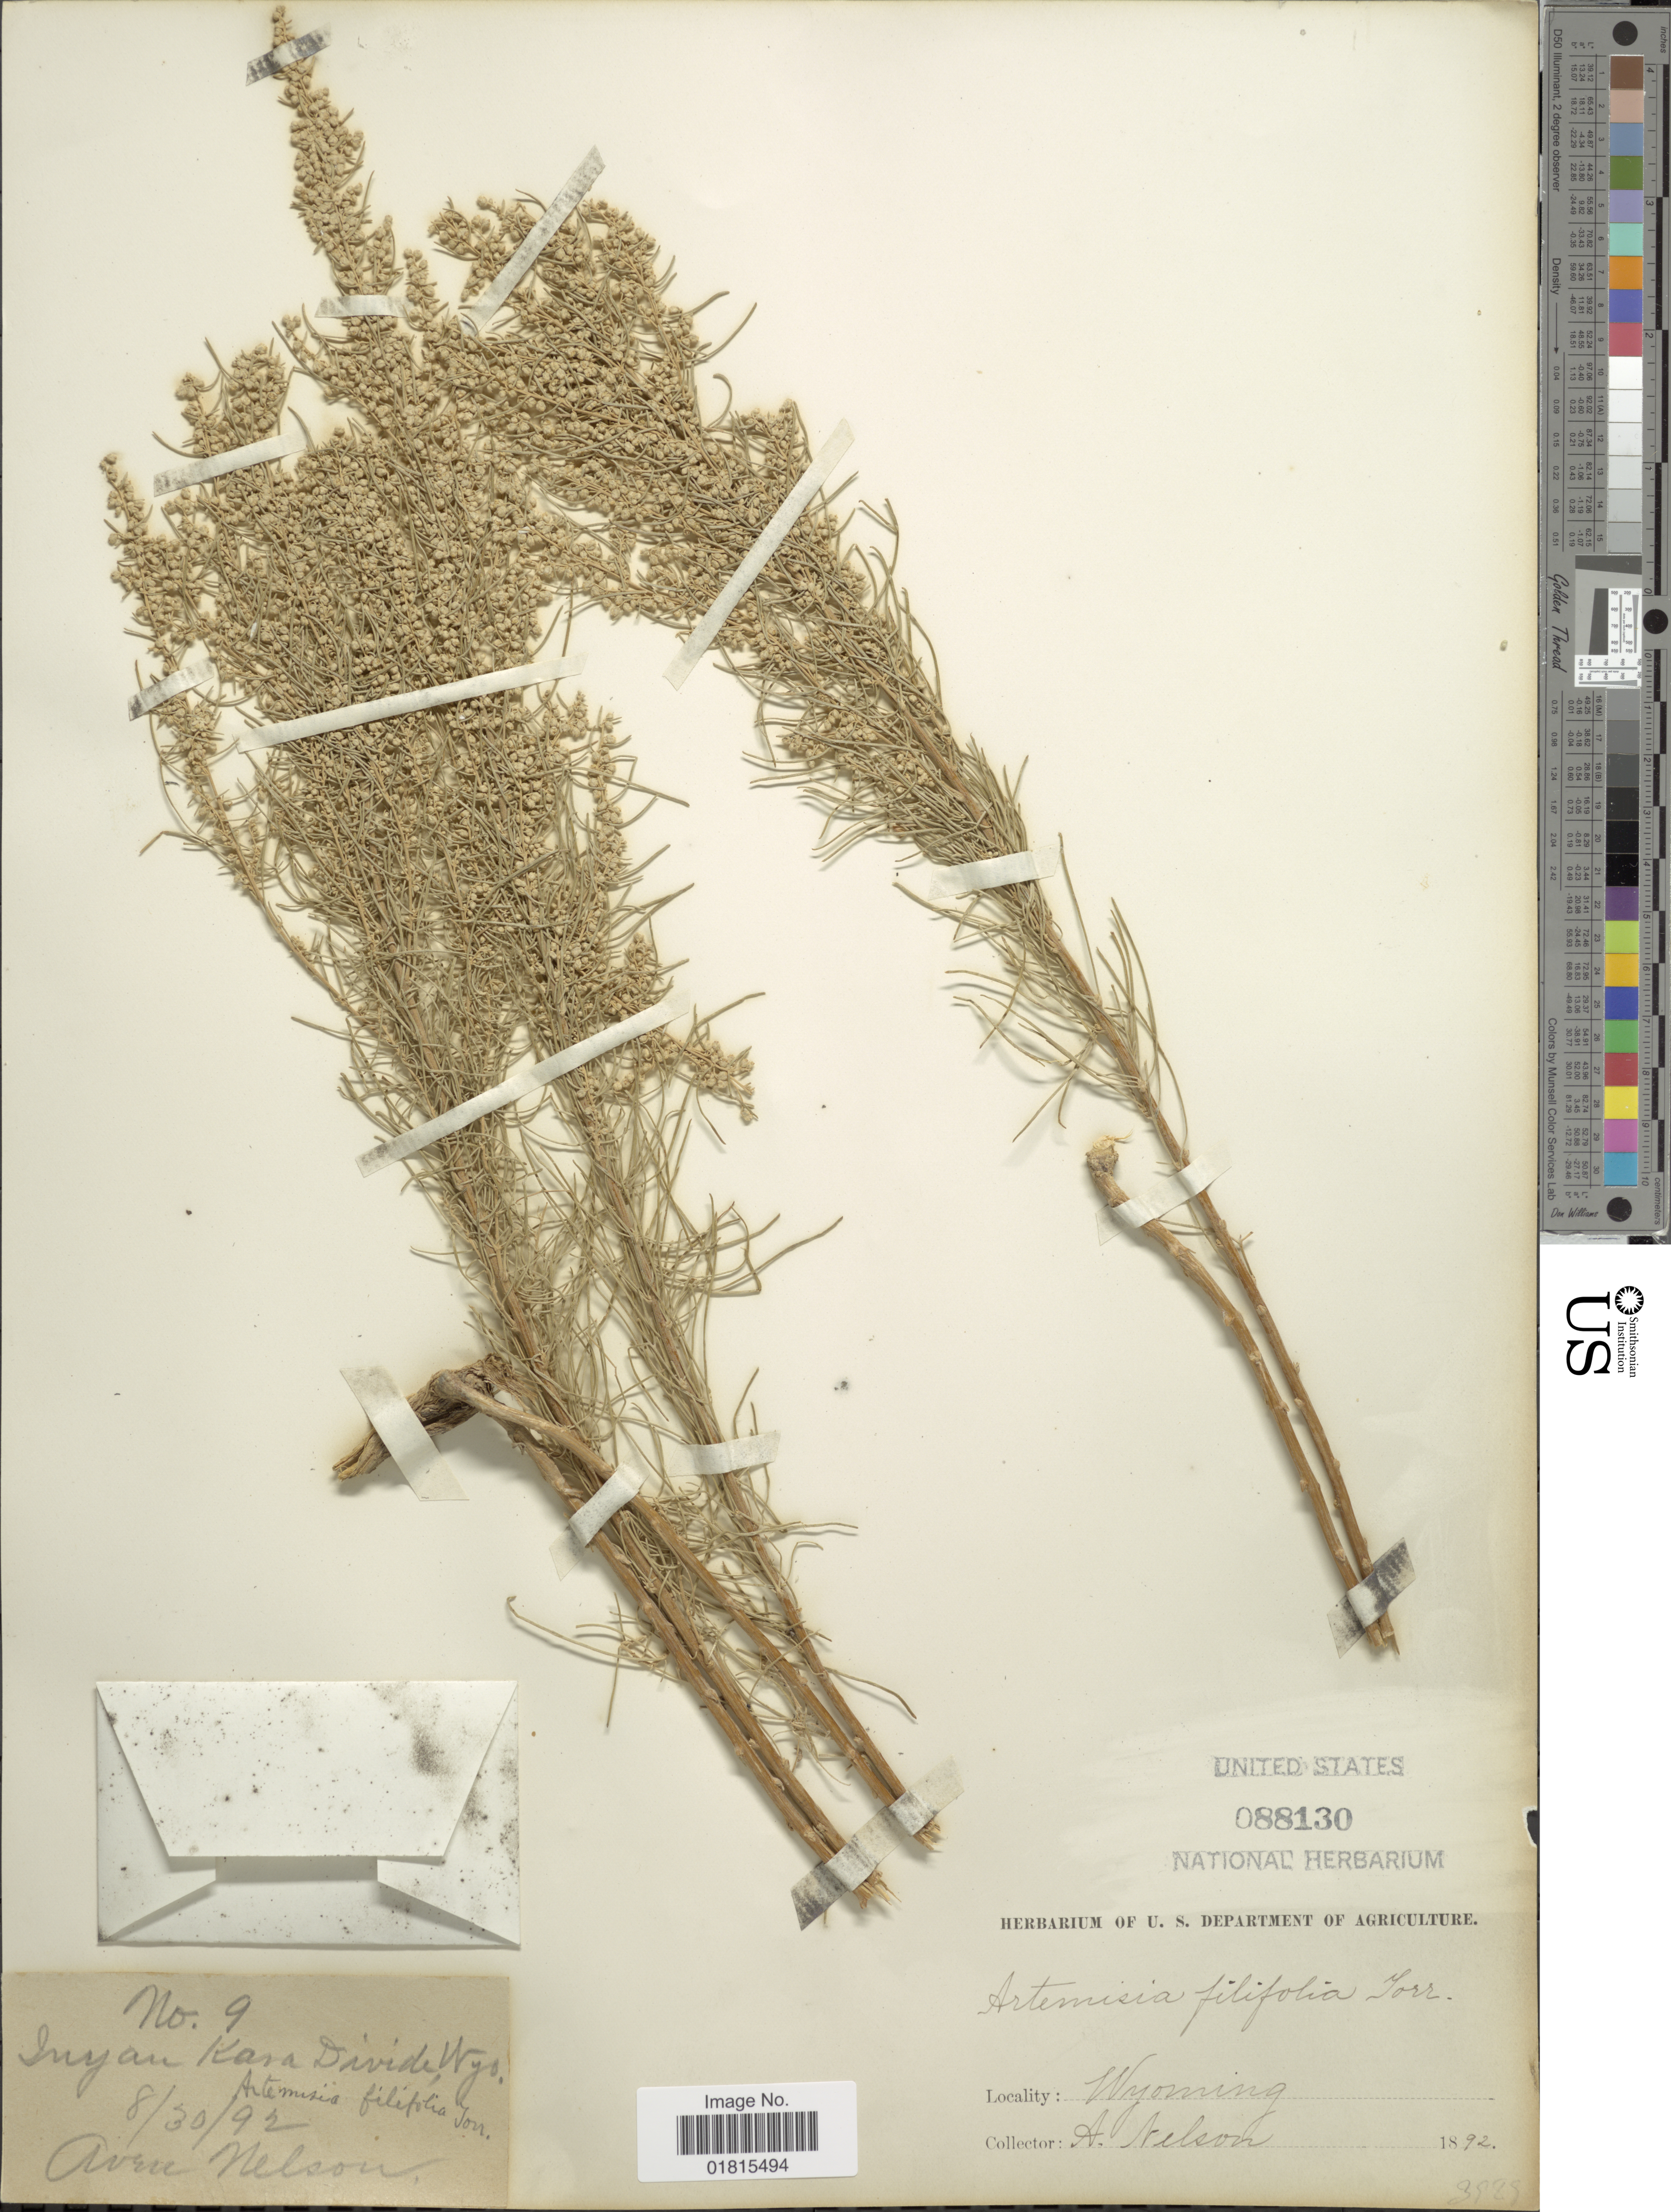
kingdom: Plantae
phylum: Tracheophyta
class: Magnoliopsida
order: Asterales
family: Asteraceae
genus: Artemisia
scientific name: Artemisia filifolia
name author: Torr.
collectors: A. Nelson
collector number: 9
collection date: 1892-08-30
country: United States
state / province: Wyoming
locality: Inyan Kara Divide,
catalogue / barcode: US 88130